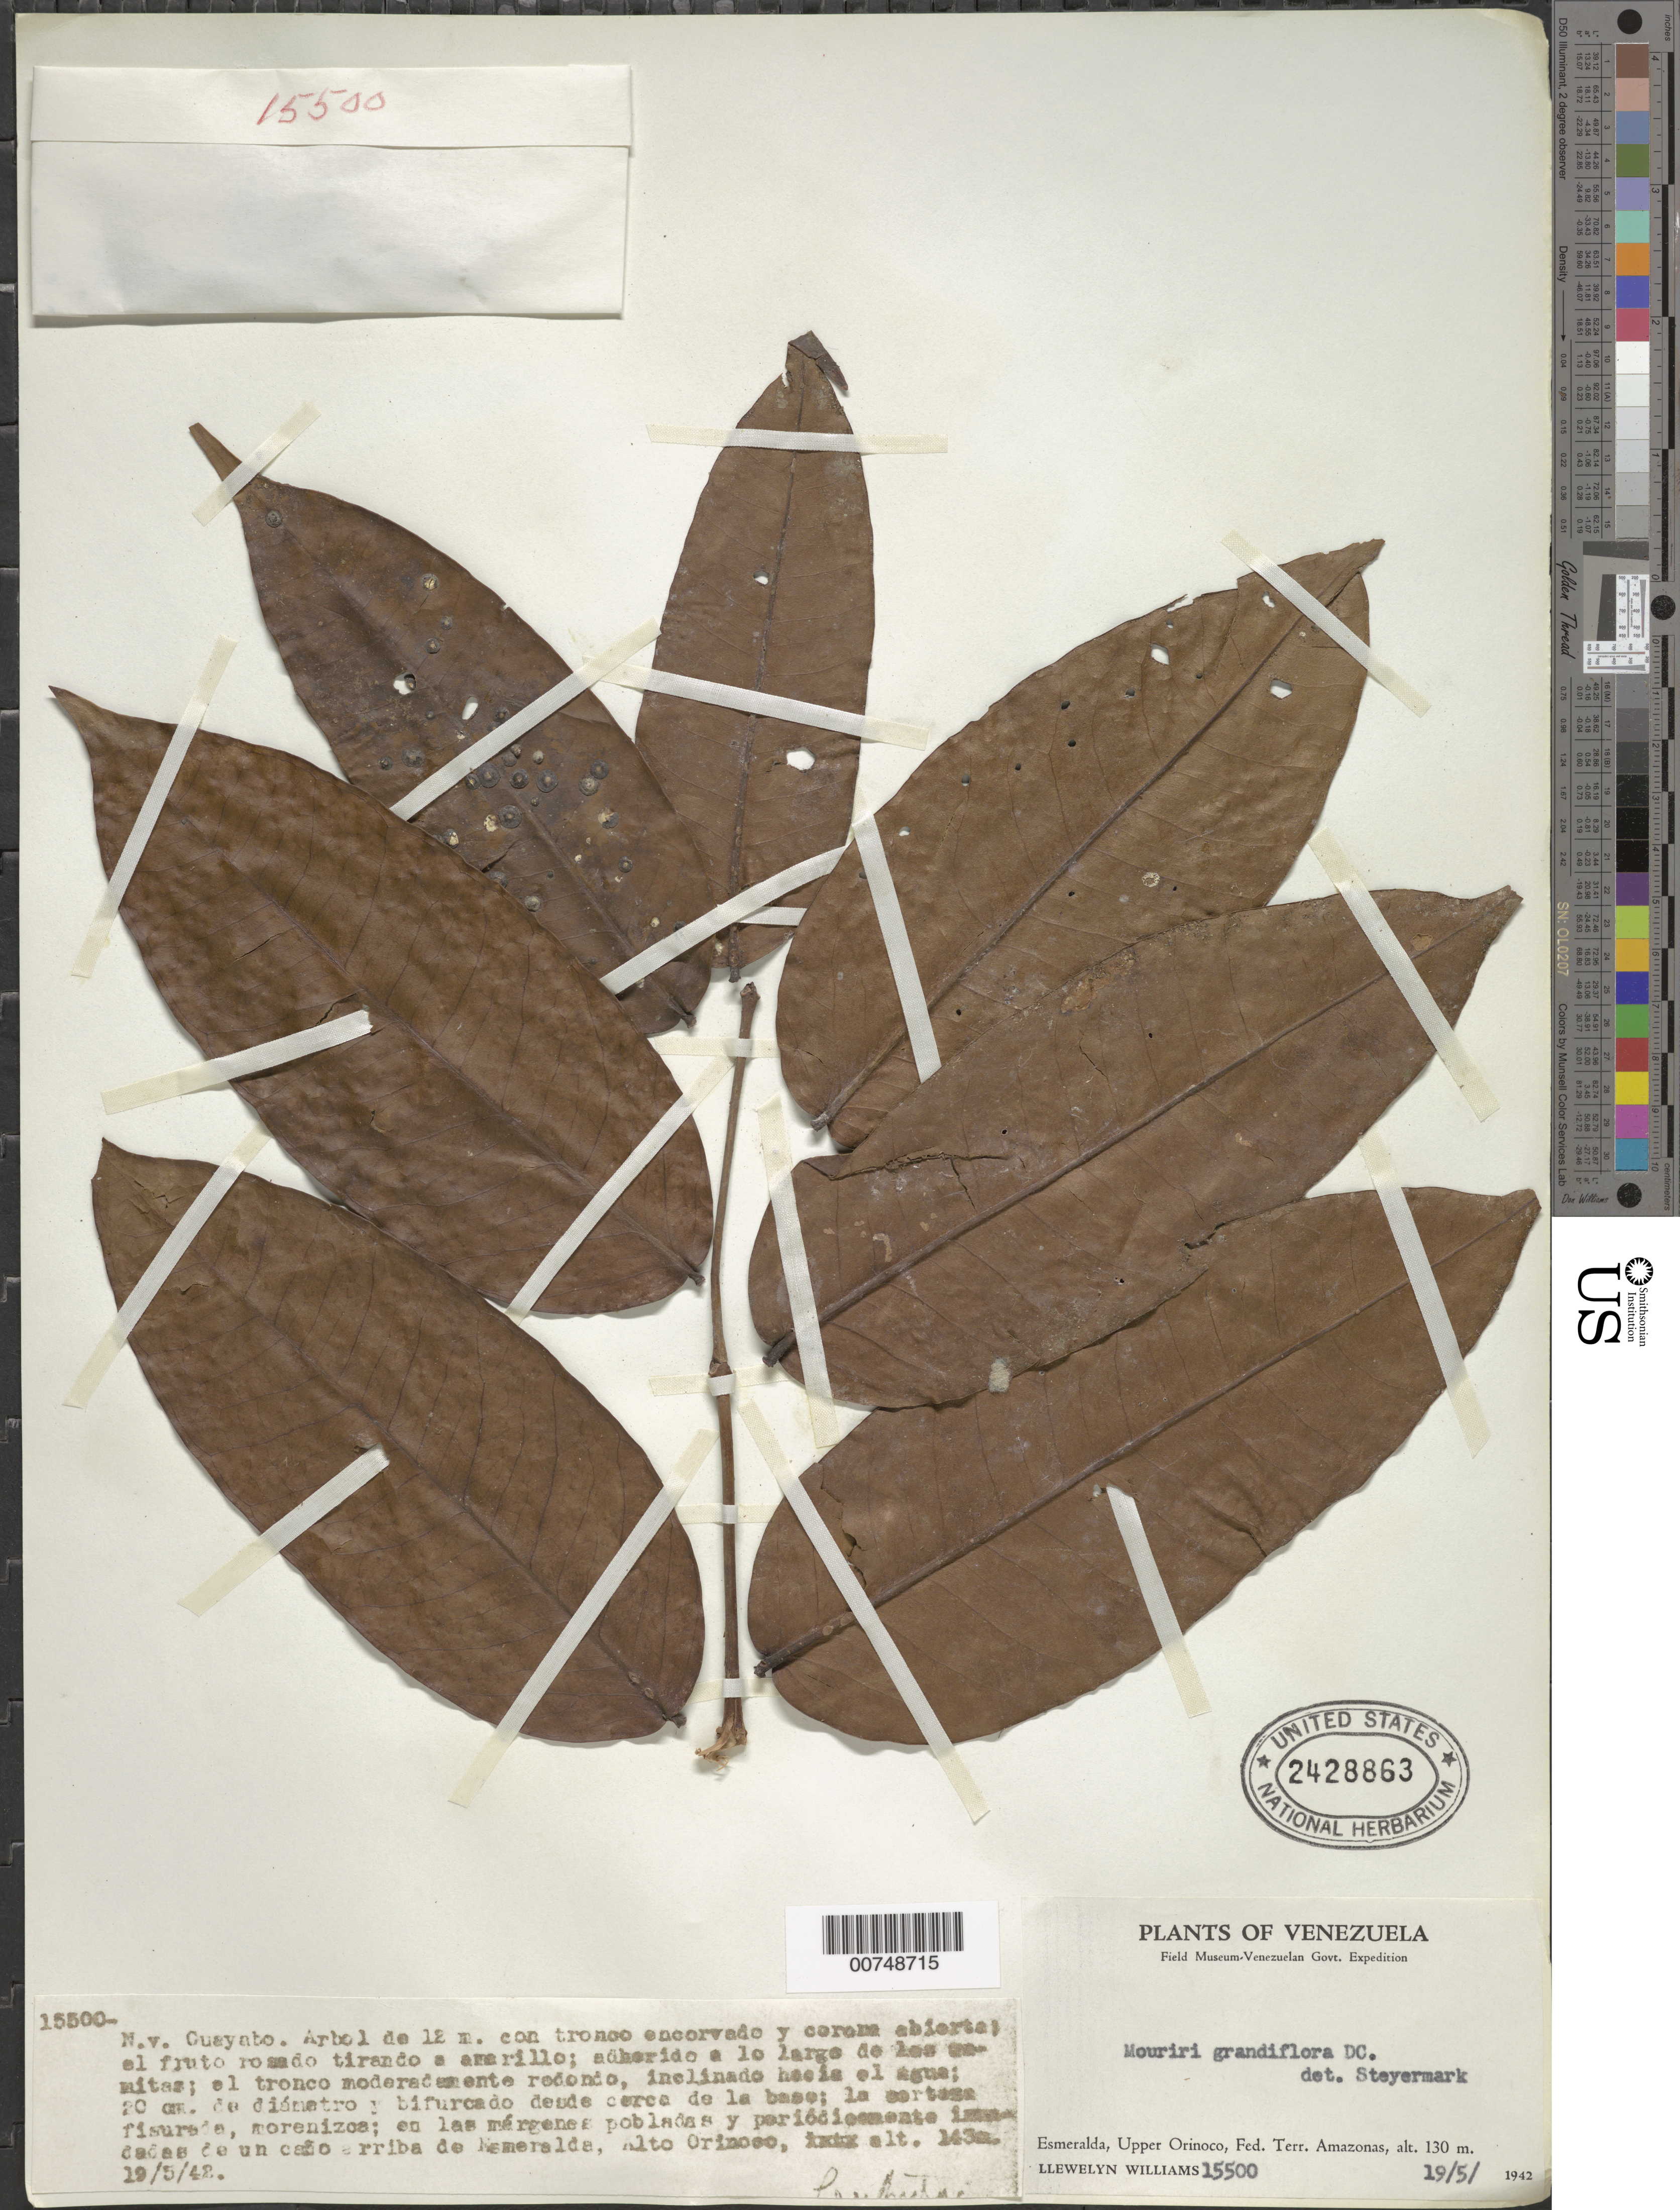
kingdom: Plantae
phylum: Tracheophyta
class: Magnoliopsida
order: Myrtales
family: Melastomataceae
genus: Mouriri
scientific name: Mouriri grandiflora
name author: DC.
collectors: Ll. Williams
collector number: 15500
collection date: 1942-05-19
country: Venezuela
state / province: Amazonas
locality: Esmeralda, Upper Orinoco, Fed. Terr. Amazonas.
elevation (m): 130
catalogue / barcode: US 2428863